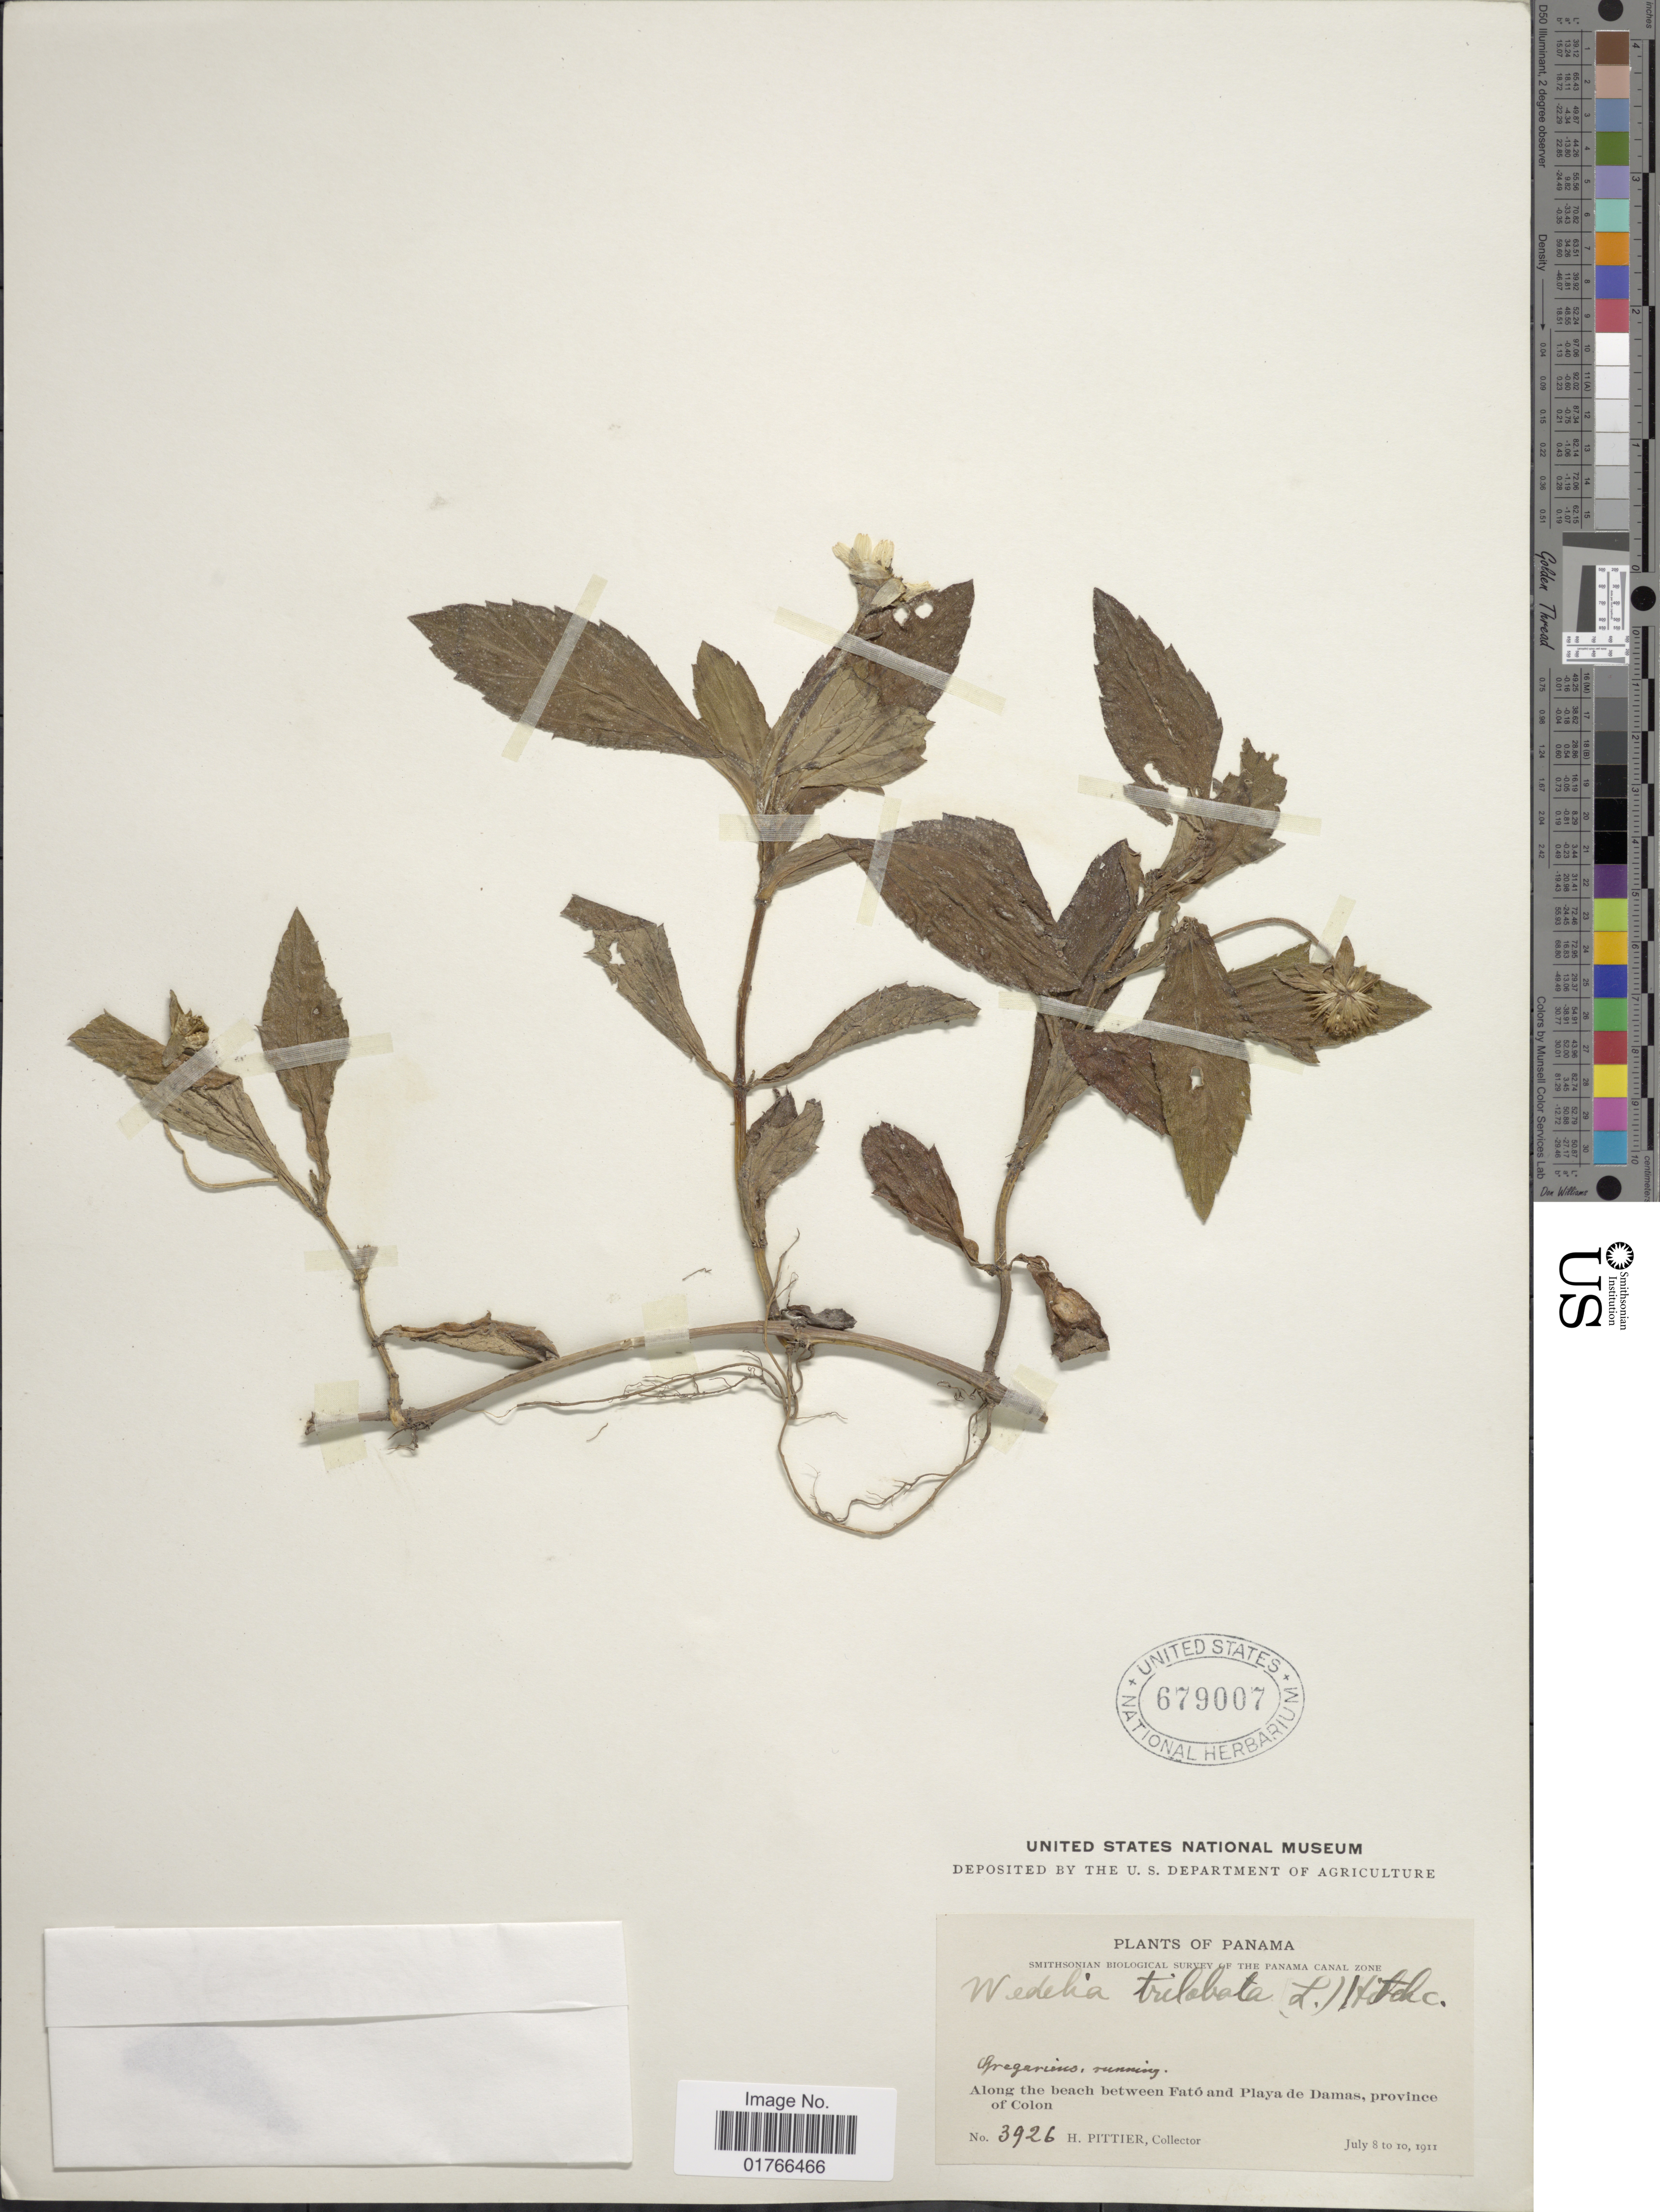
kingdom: Plantae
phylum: Tracheophyta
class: Magnoliopsida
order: Asterales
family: Asteraceae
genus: Sphagneticola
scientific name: Sphagneticola trilobata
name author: (L.) Pruski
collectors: H. F. Pittier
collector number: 3926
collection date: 1911-07-08/1911-07-10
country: Panama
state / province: Colón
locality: Along the beach between Fato and Playa de Damas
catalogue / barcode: US 679007